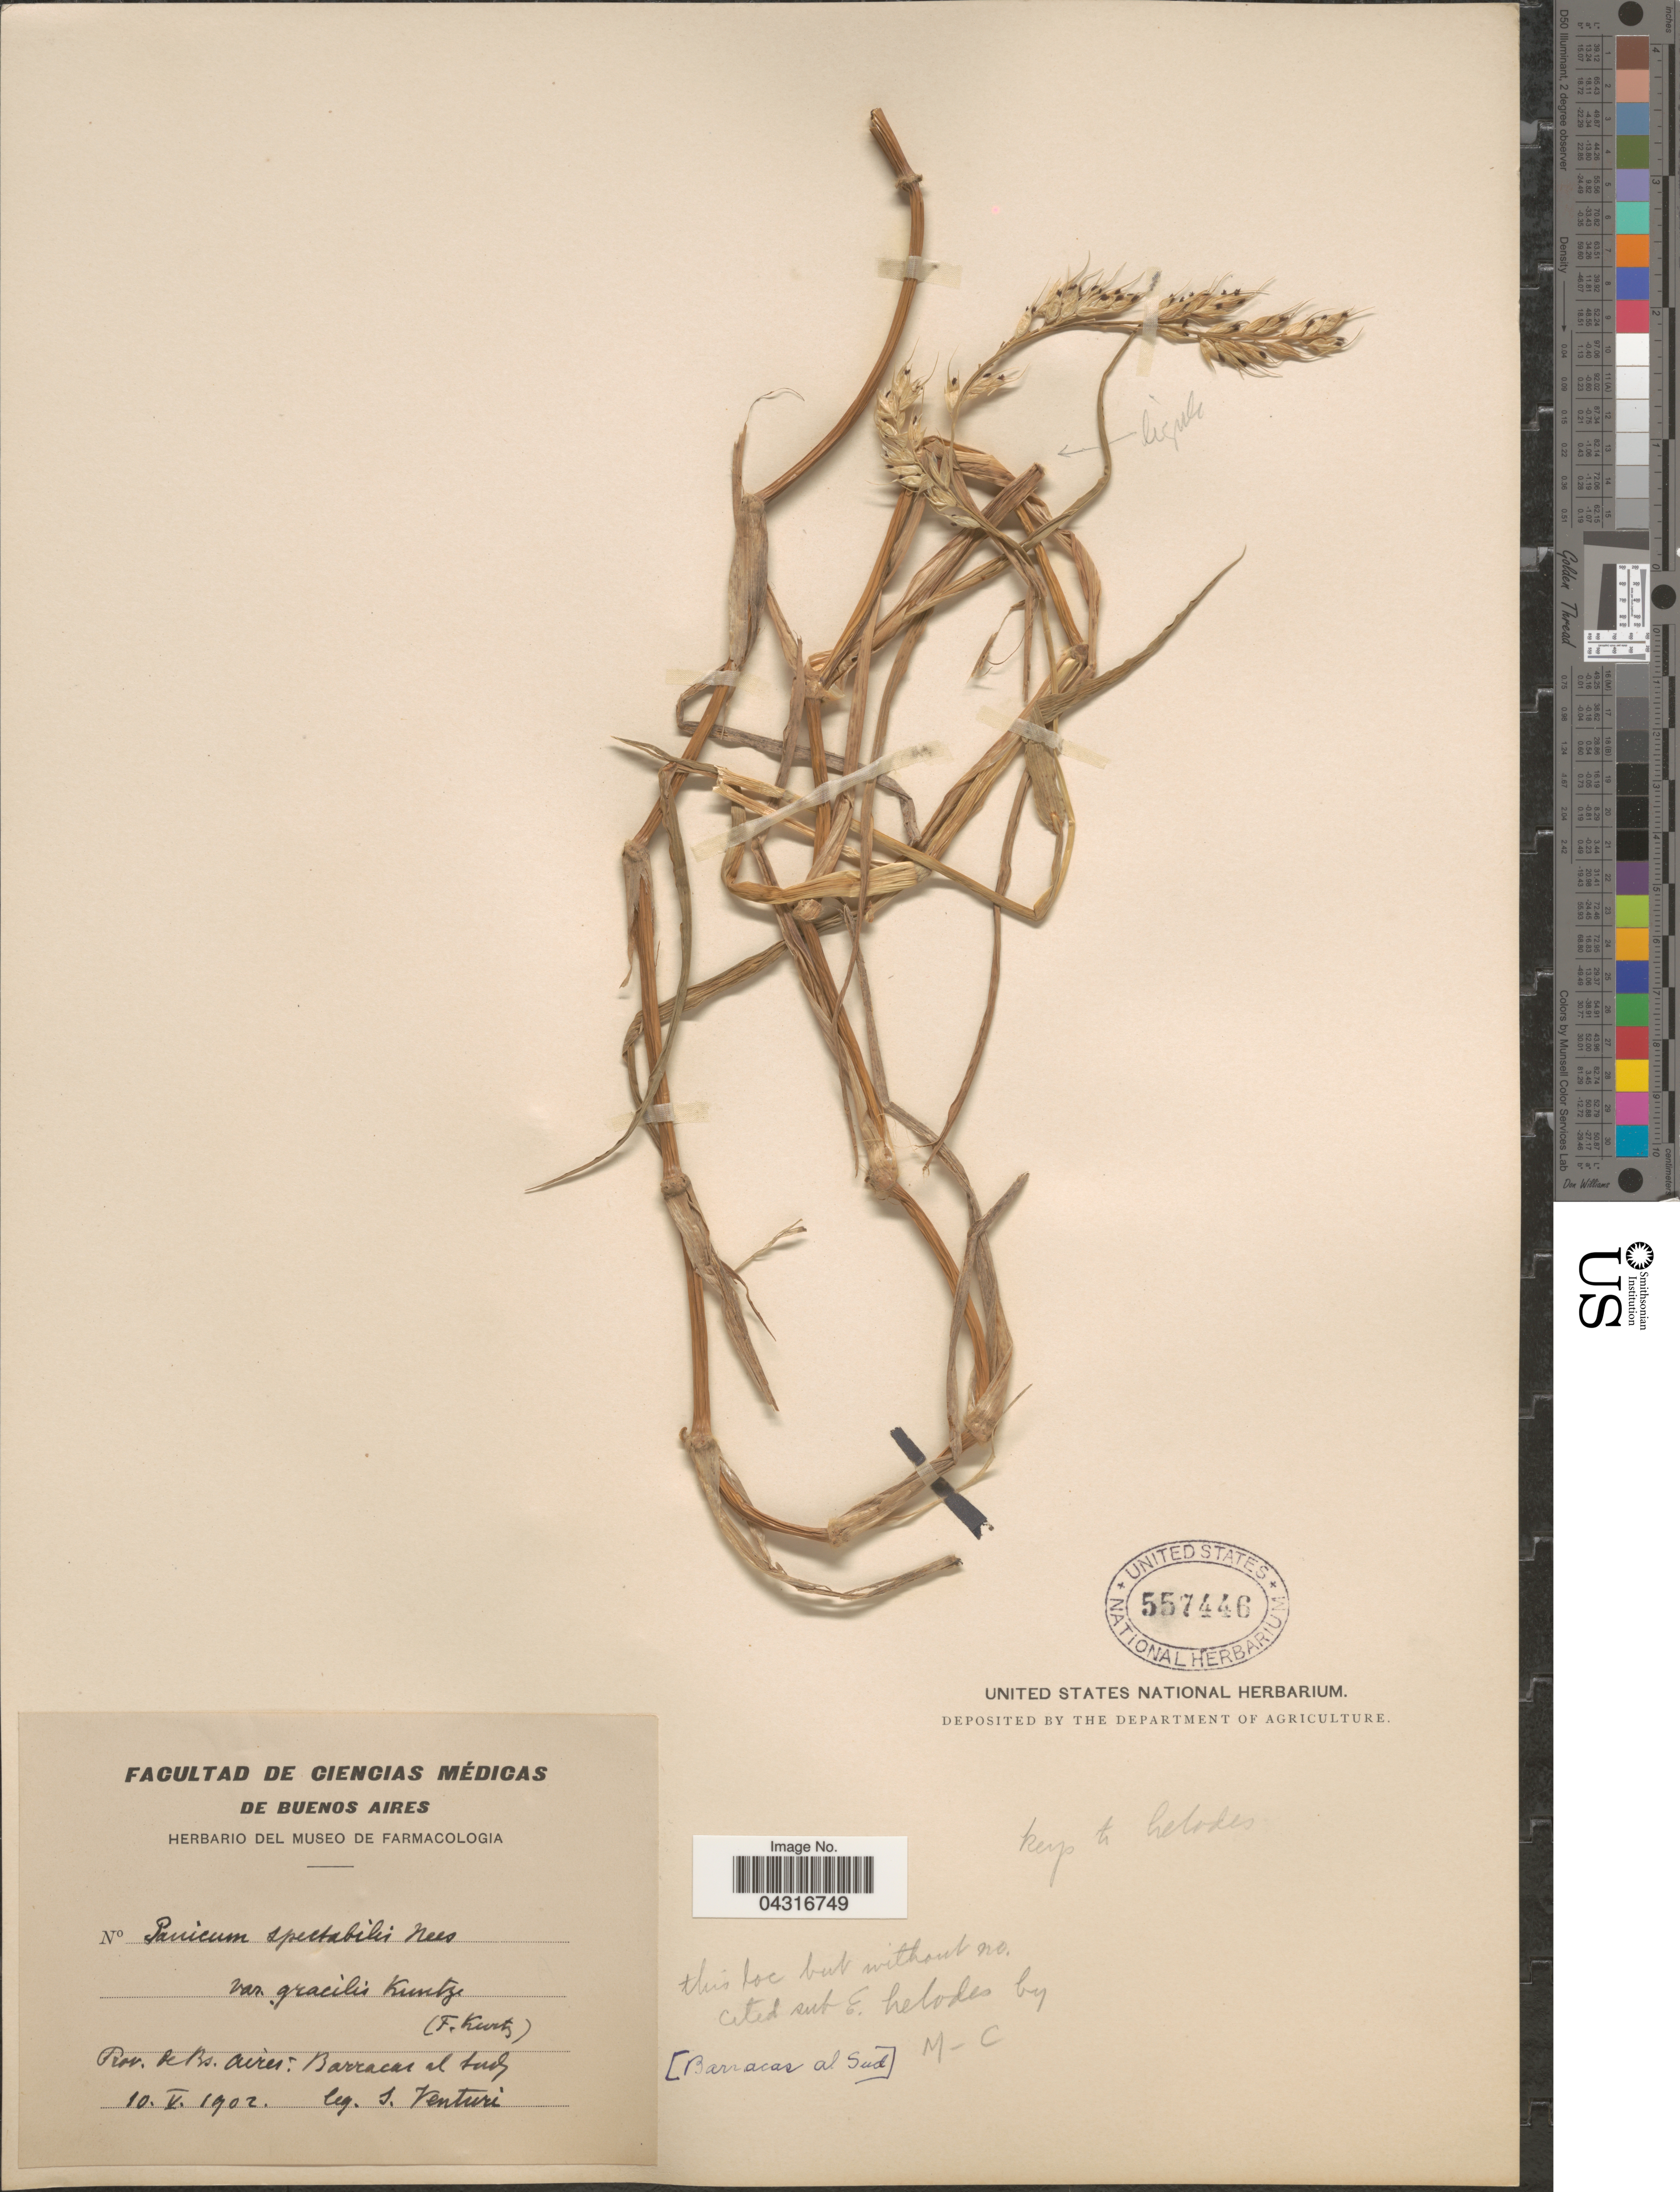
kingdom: Plantae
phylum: Tracheophyta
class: Liliopsida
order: Poales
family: Poaceae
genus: Echinochloa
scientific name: Echinochloa helodes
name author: (Hack.) Parodi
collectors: S. Venturi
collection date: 1902-05-10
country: Argentina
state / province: Buenos Aires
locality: Barracas al Sud.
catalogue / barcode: US 557446